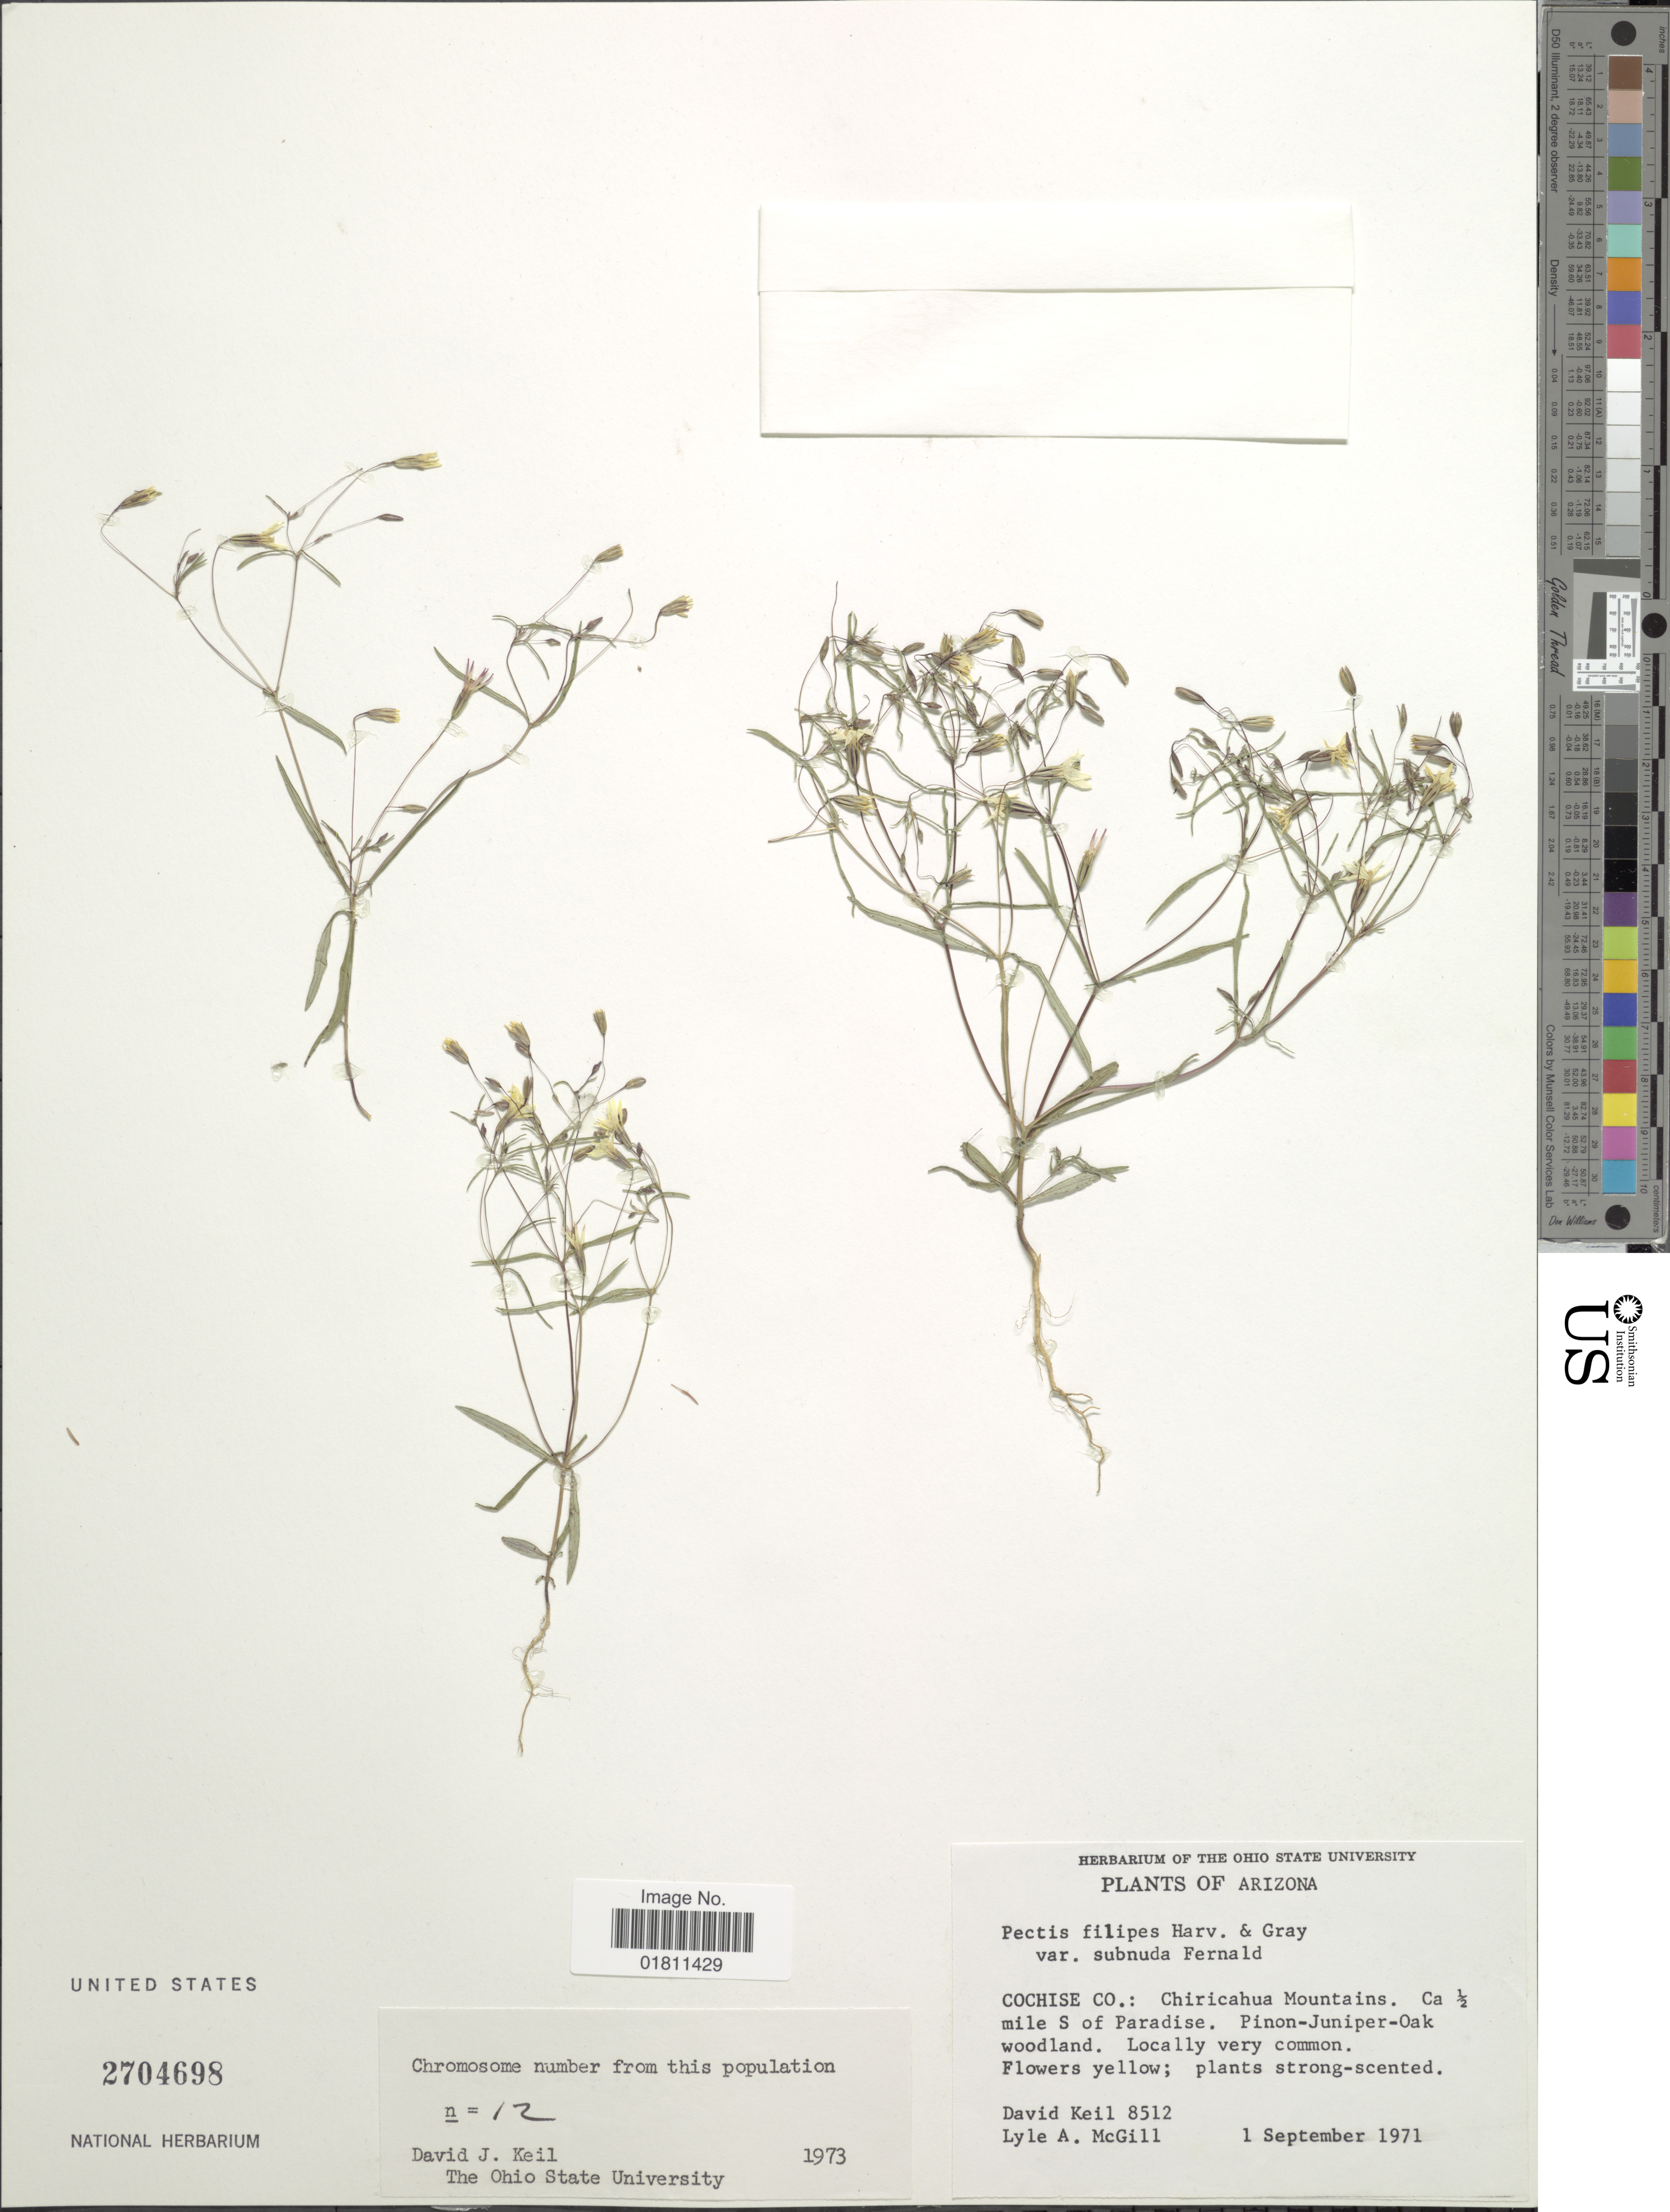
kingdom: Plantae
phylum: Tracheophyta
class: Magnoliopsida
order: Asterales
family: Asteraceae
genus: Pectis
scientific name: Pectis filipes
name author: Harv. & A. Gray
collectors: D. J. Keil & L. McGill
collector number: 8512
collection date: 1971-09-01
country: United States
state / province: Arizona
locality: Arizona. Cochise Co.: Chiricahua Mountains. Ca. ½ miles S of Paradise. Pinon-Juniper-Oak woodland.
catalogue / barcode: US 2704698